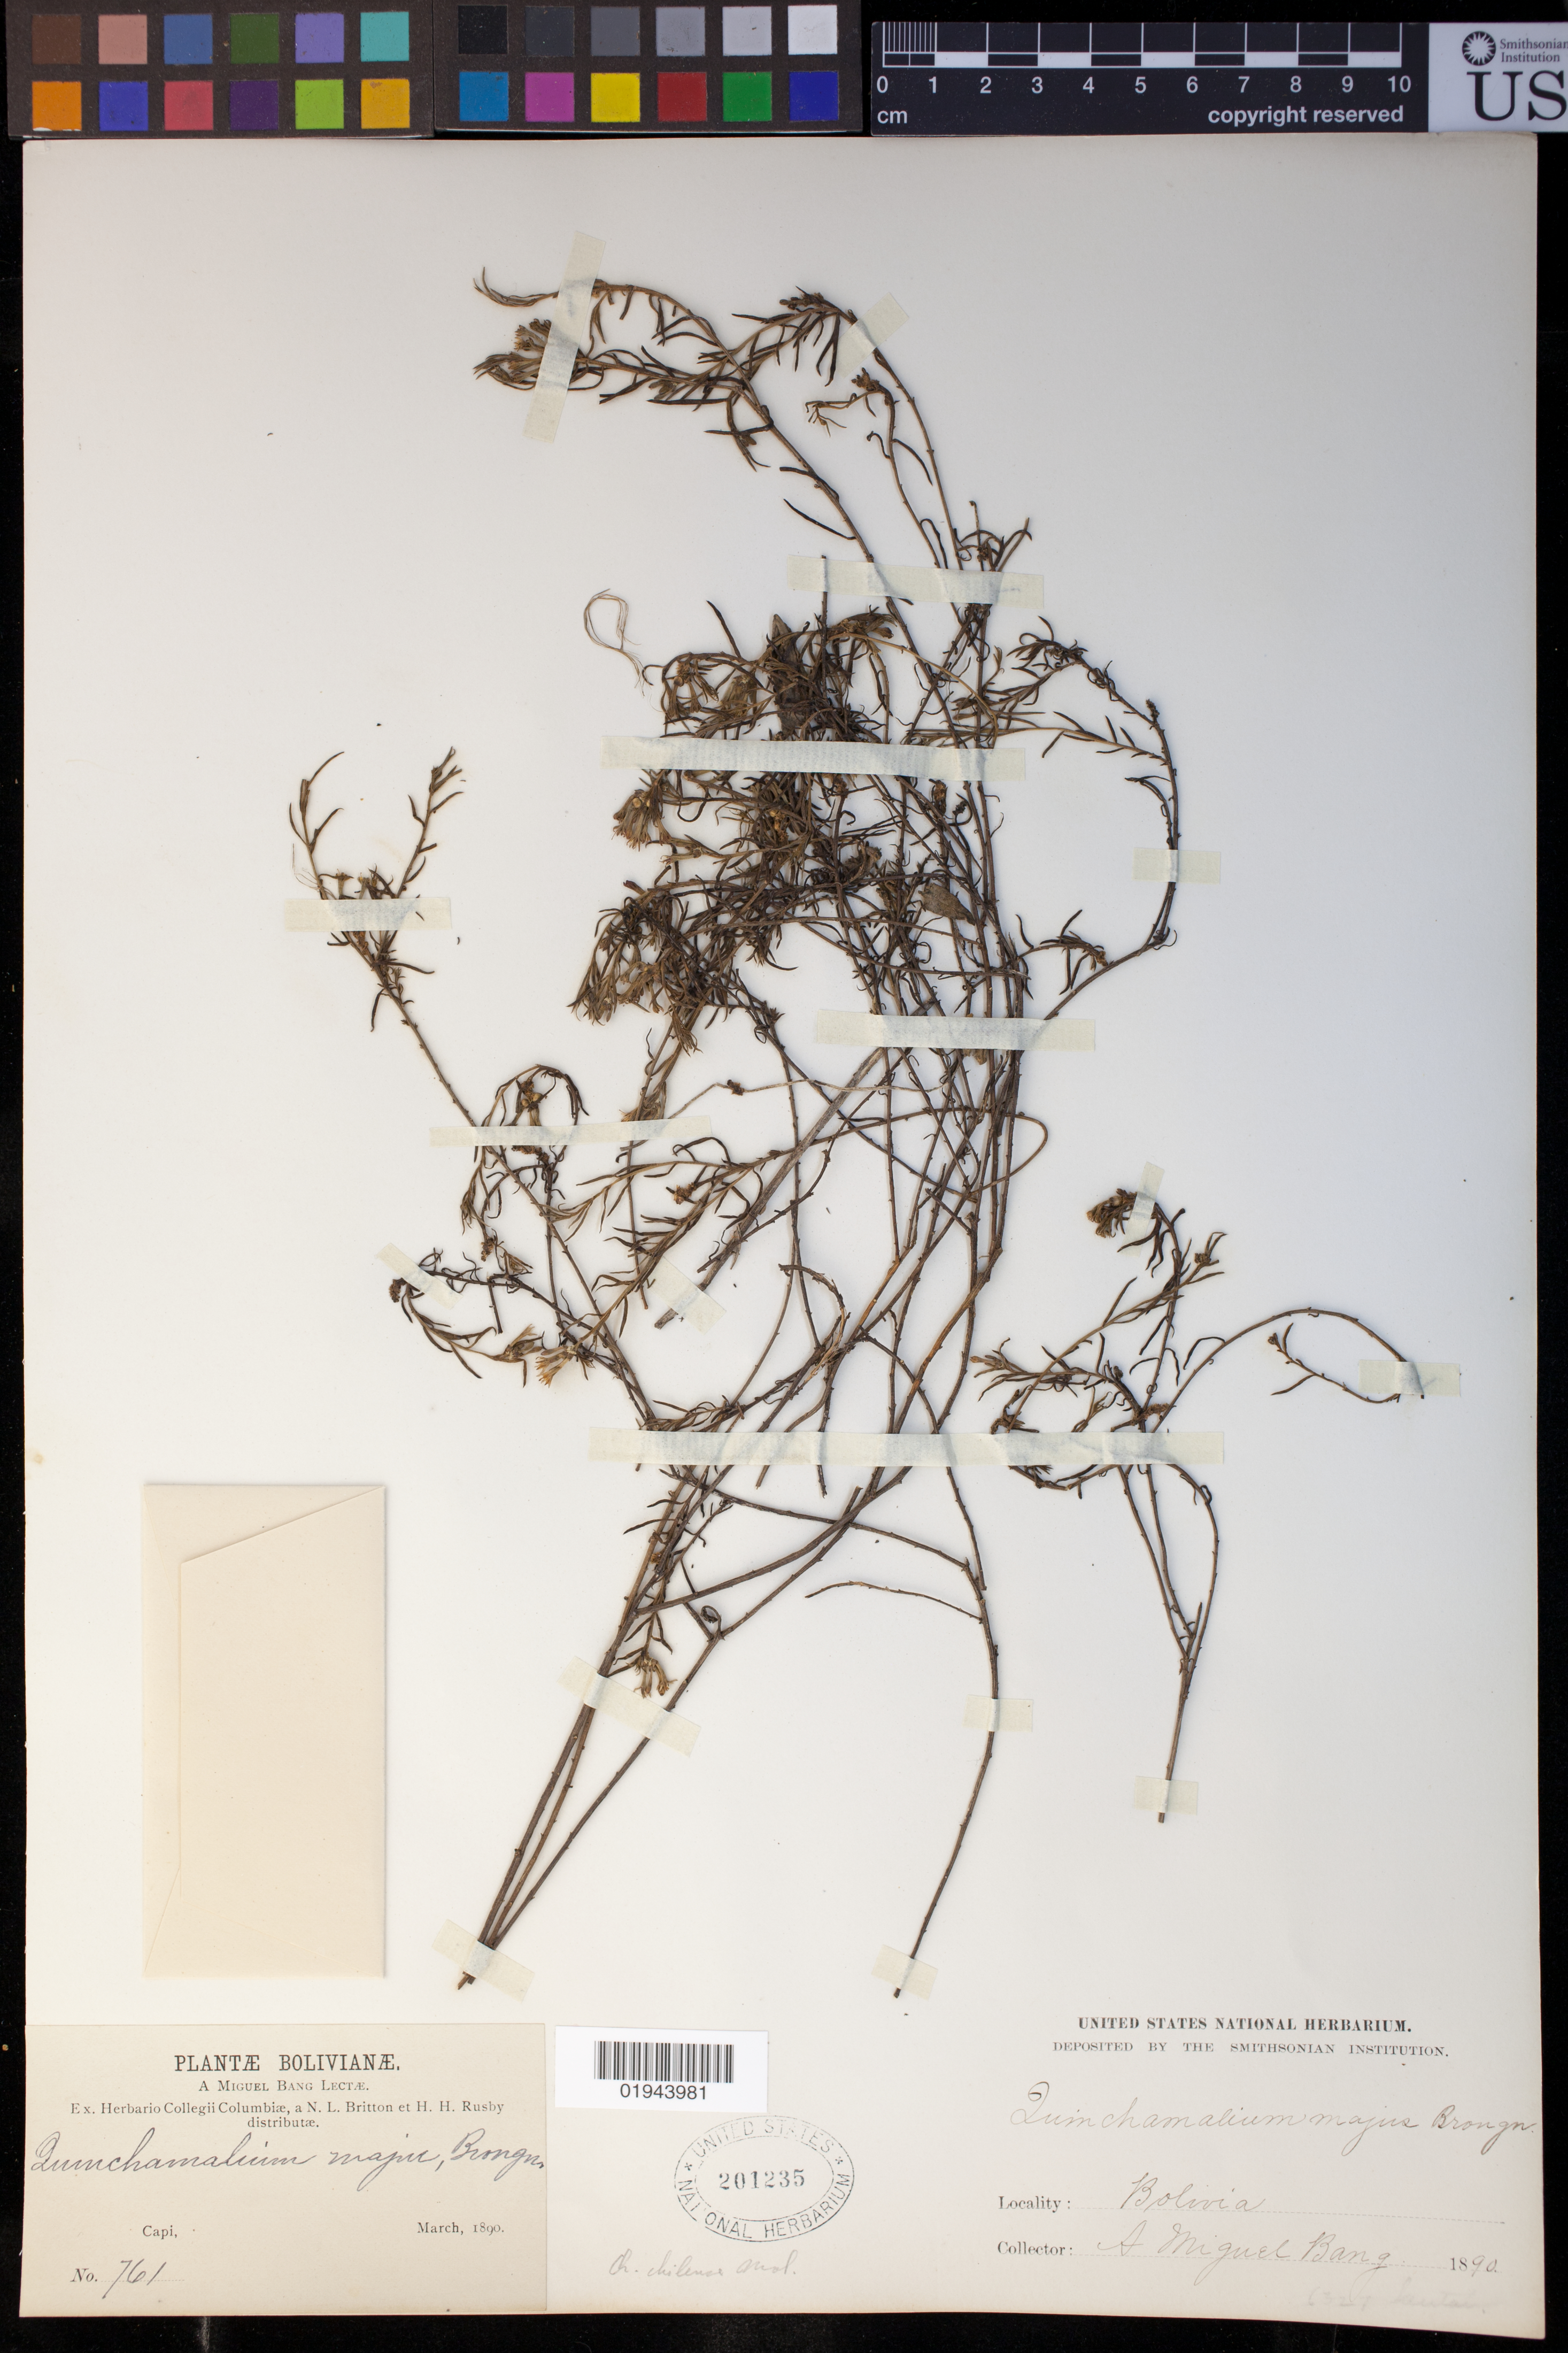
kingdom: Plantae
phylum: Tracheophyta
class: Magnoliopsida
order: Santalales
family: Schoepfiaceae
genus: Quinchamalium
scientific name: Quinchamalium chilense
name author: Molina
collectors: M. Bang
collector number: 761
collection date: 1890-03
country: Bolivia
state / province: Oruro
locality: Capi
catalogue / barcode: US 201235